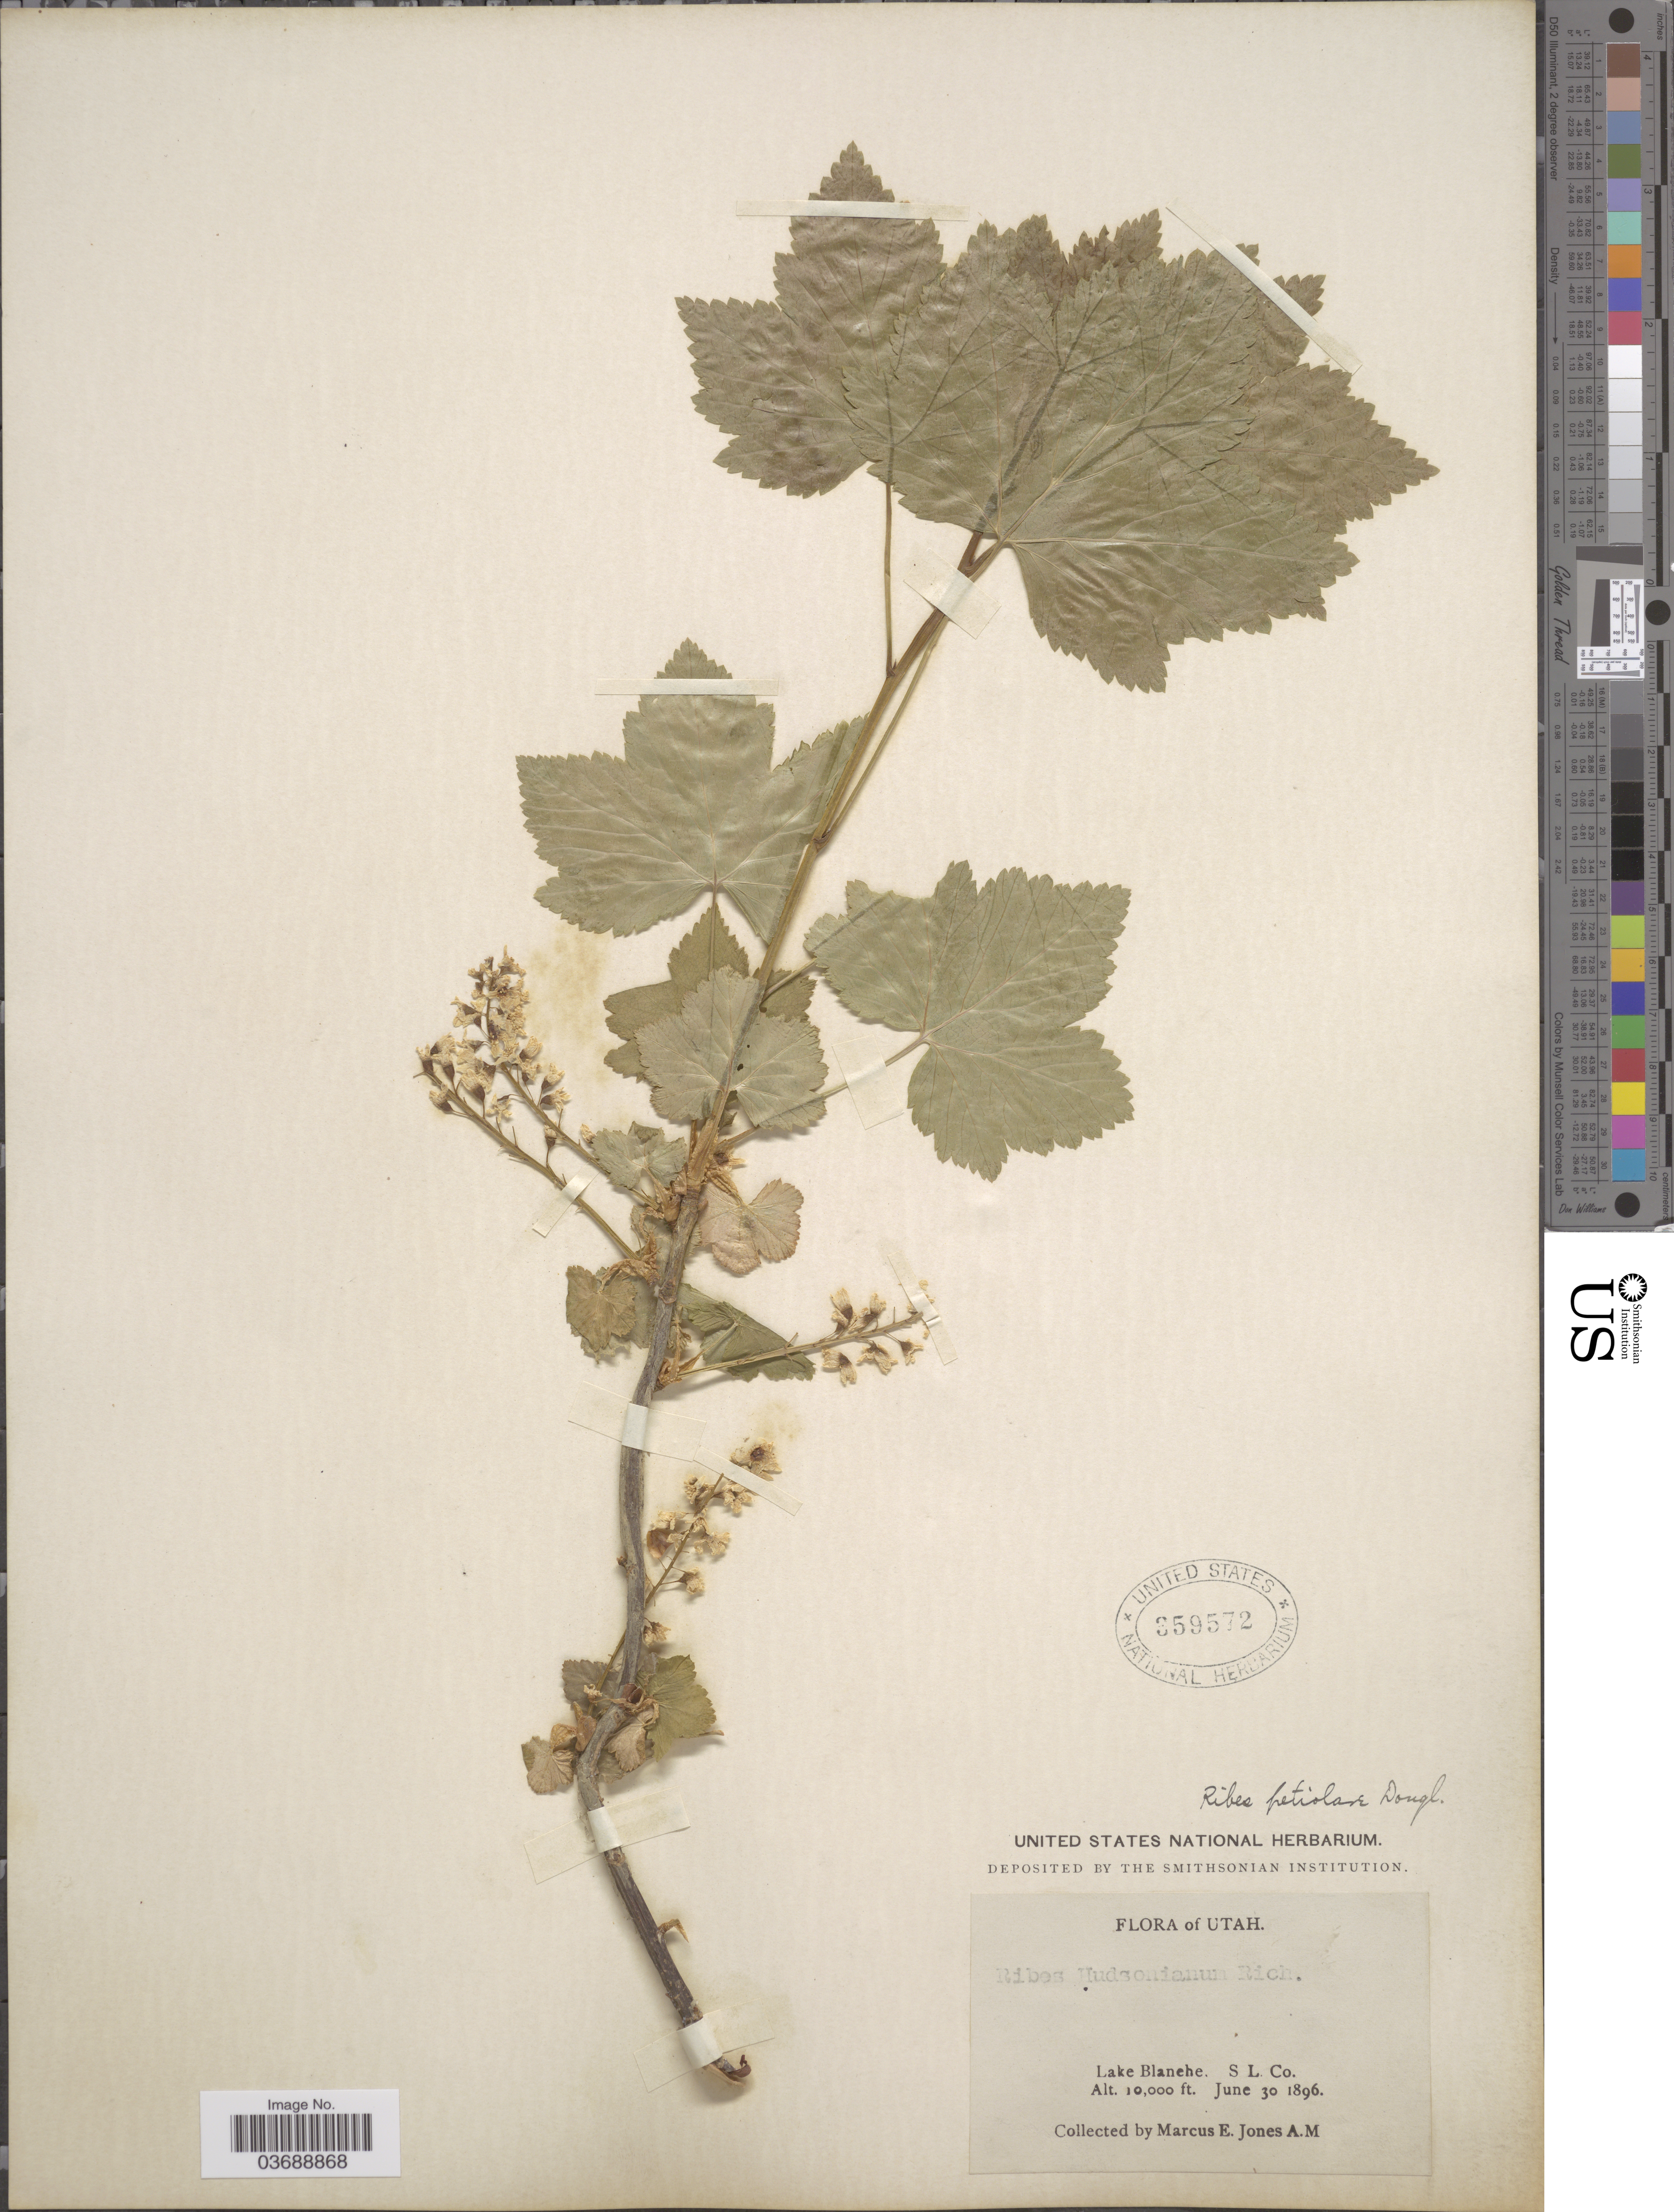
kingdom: Plantae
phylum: Tracheophyta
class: Magnoliopsida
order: Saxifragales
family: Grossulariaceae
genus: Ribes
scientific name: Ribes petiolare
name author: Douglas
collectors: M. E. Jones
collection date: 1896-06-30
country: United States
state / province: Utah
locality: Lake Blanche. S. L. Co.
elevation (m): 3048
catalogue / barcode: US 359572